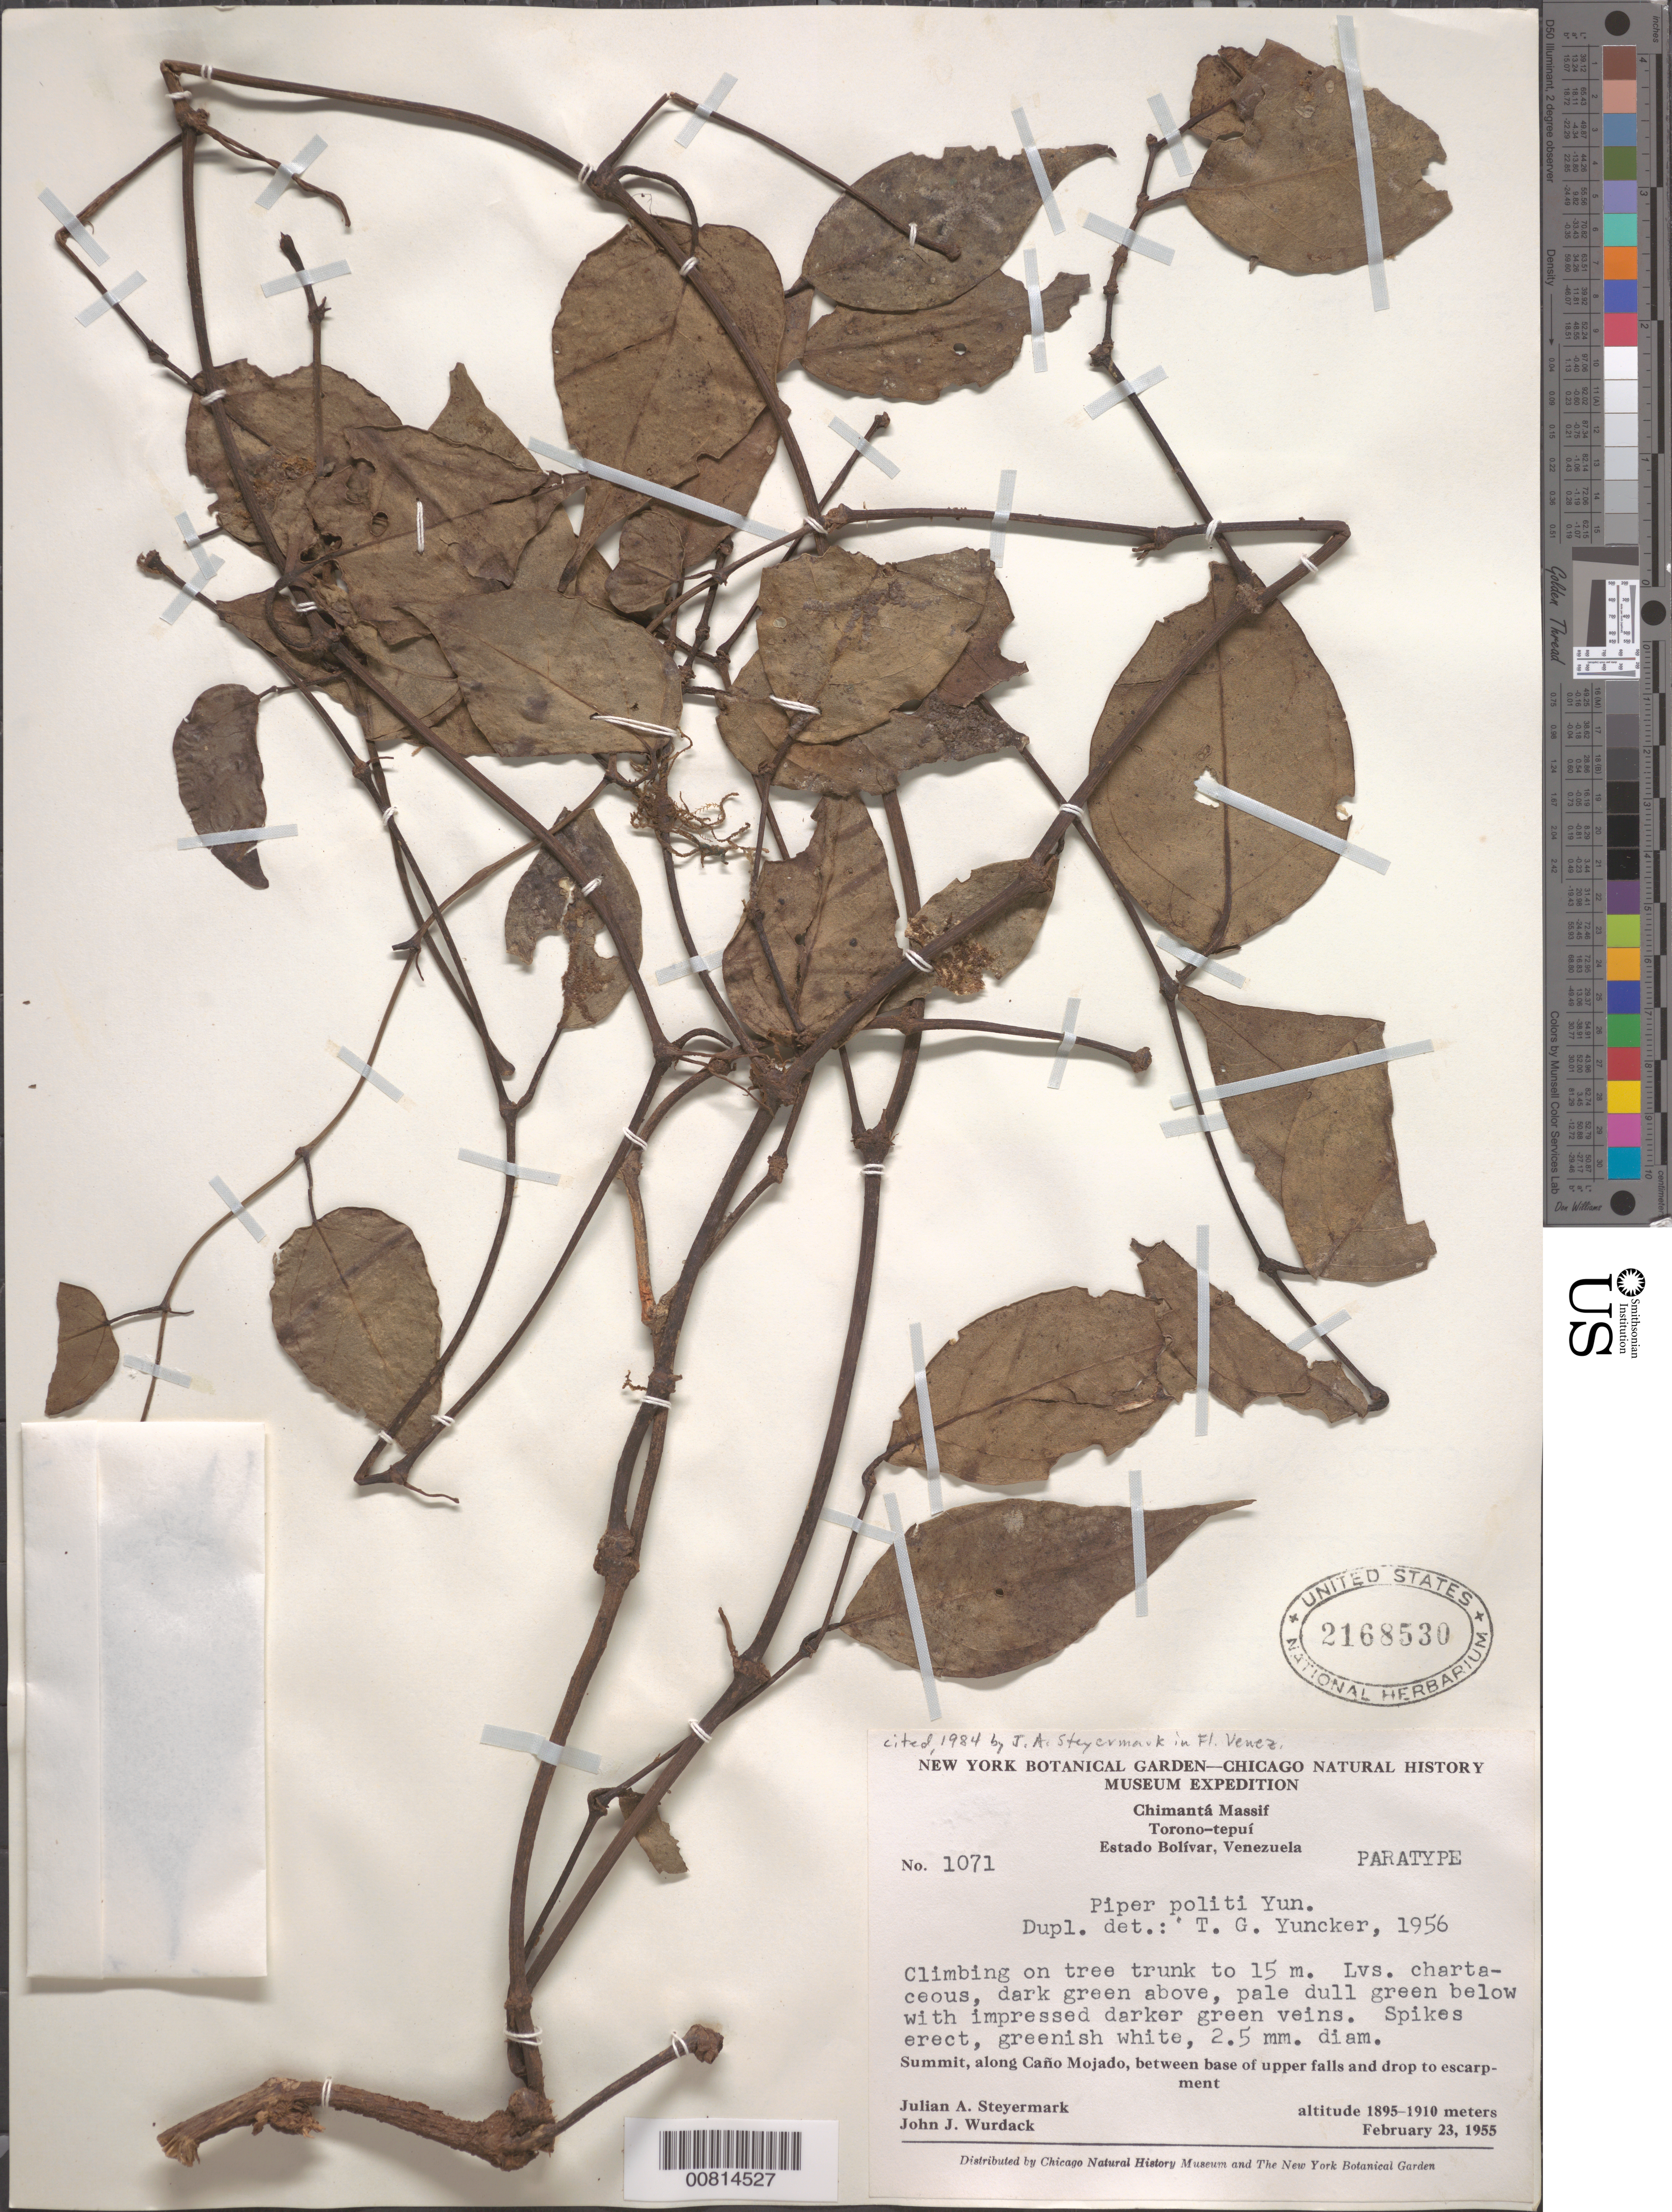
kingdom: Plantae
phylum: Tracheophyta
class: Magnoliopsida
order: Piperales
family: Piperaceae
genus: Piper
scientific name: Piper politii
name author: Yunck.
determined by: Steyermark, Julian A., (VEN)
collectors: J. Steyermark & J. J. Wurdack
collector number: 55 1071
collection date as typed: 23-Feb-55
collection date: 1955-02-23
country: Venezuela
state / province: Bolívar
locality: Chimantá Massif, Caño Mojado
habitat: Summit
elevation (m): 1895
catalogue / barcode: US 2168530